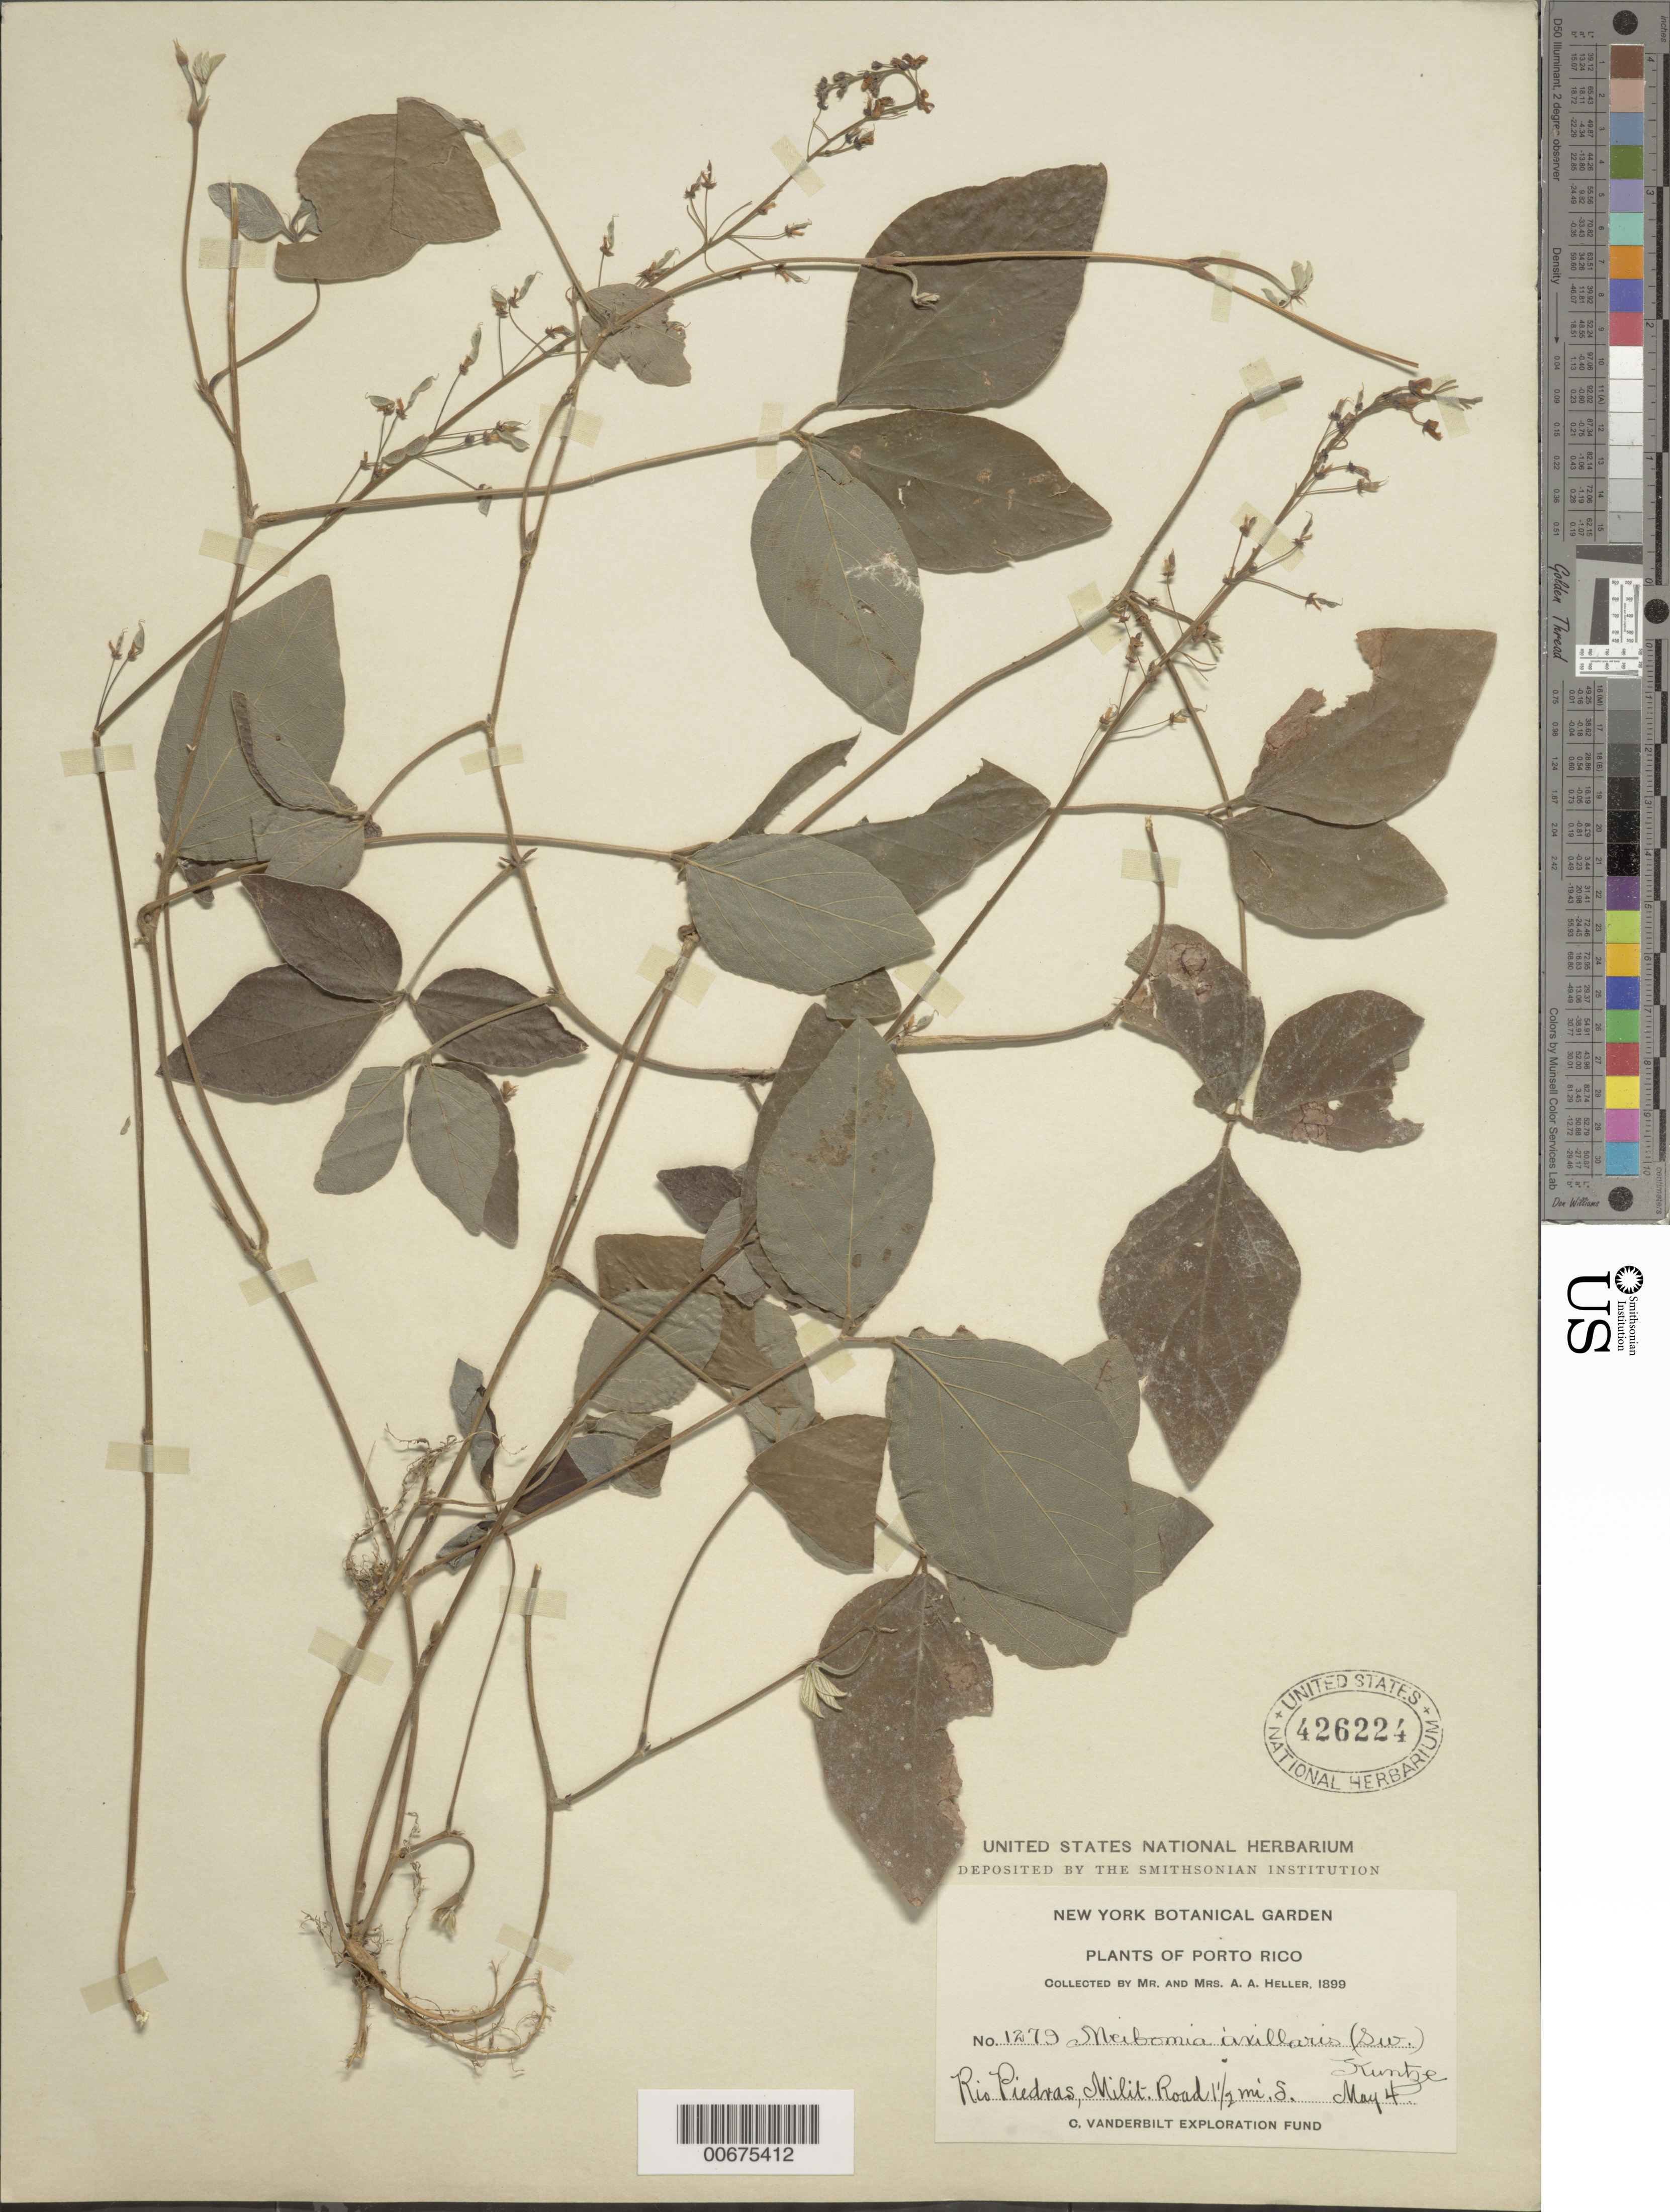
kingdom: Plantae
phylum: Tracheophyta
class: Magnoliopsida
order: Fabales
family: Fabaceae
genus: Desmodium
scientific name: Desmodium axillare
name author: (Sw.) DC.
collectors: A. A. Heller & E. G. Heller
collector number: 1279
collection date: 1899-05-04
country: Puerto Rico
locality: Porto Rico, Rio Piedras, Milit Road, 1½ S.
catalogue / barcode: US 426224